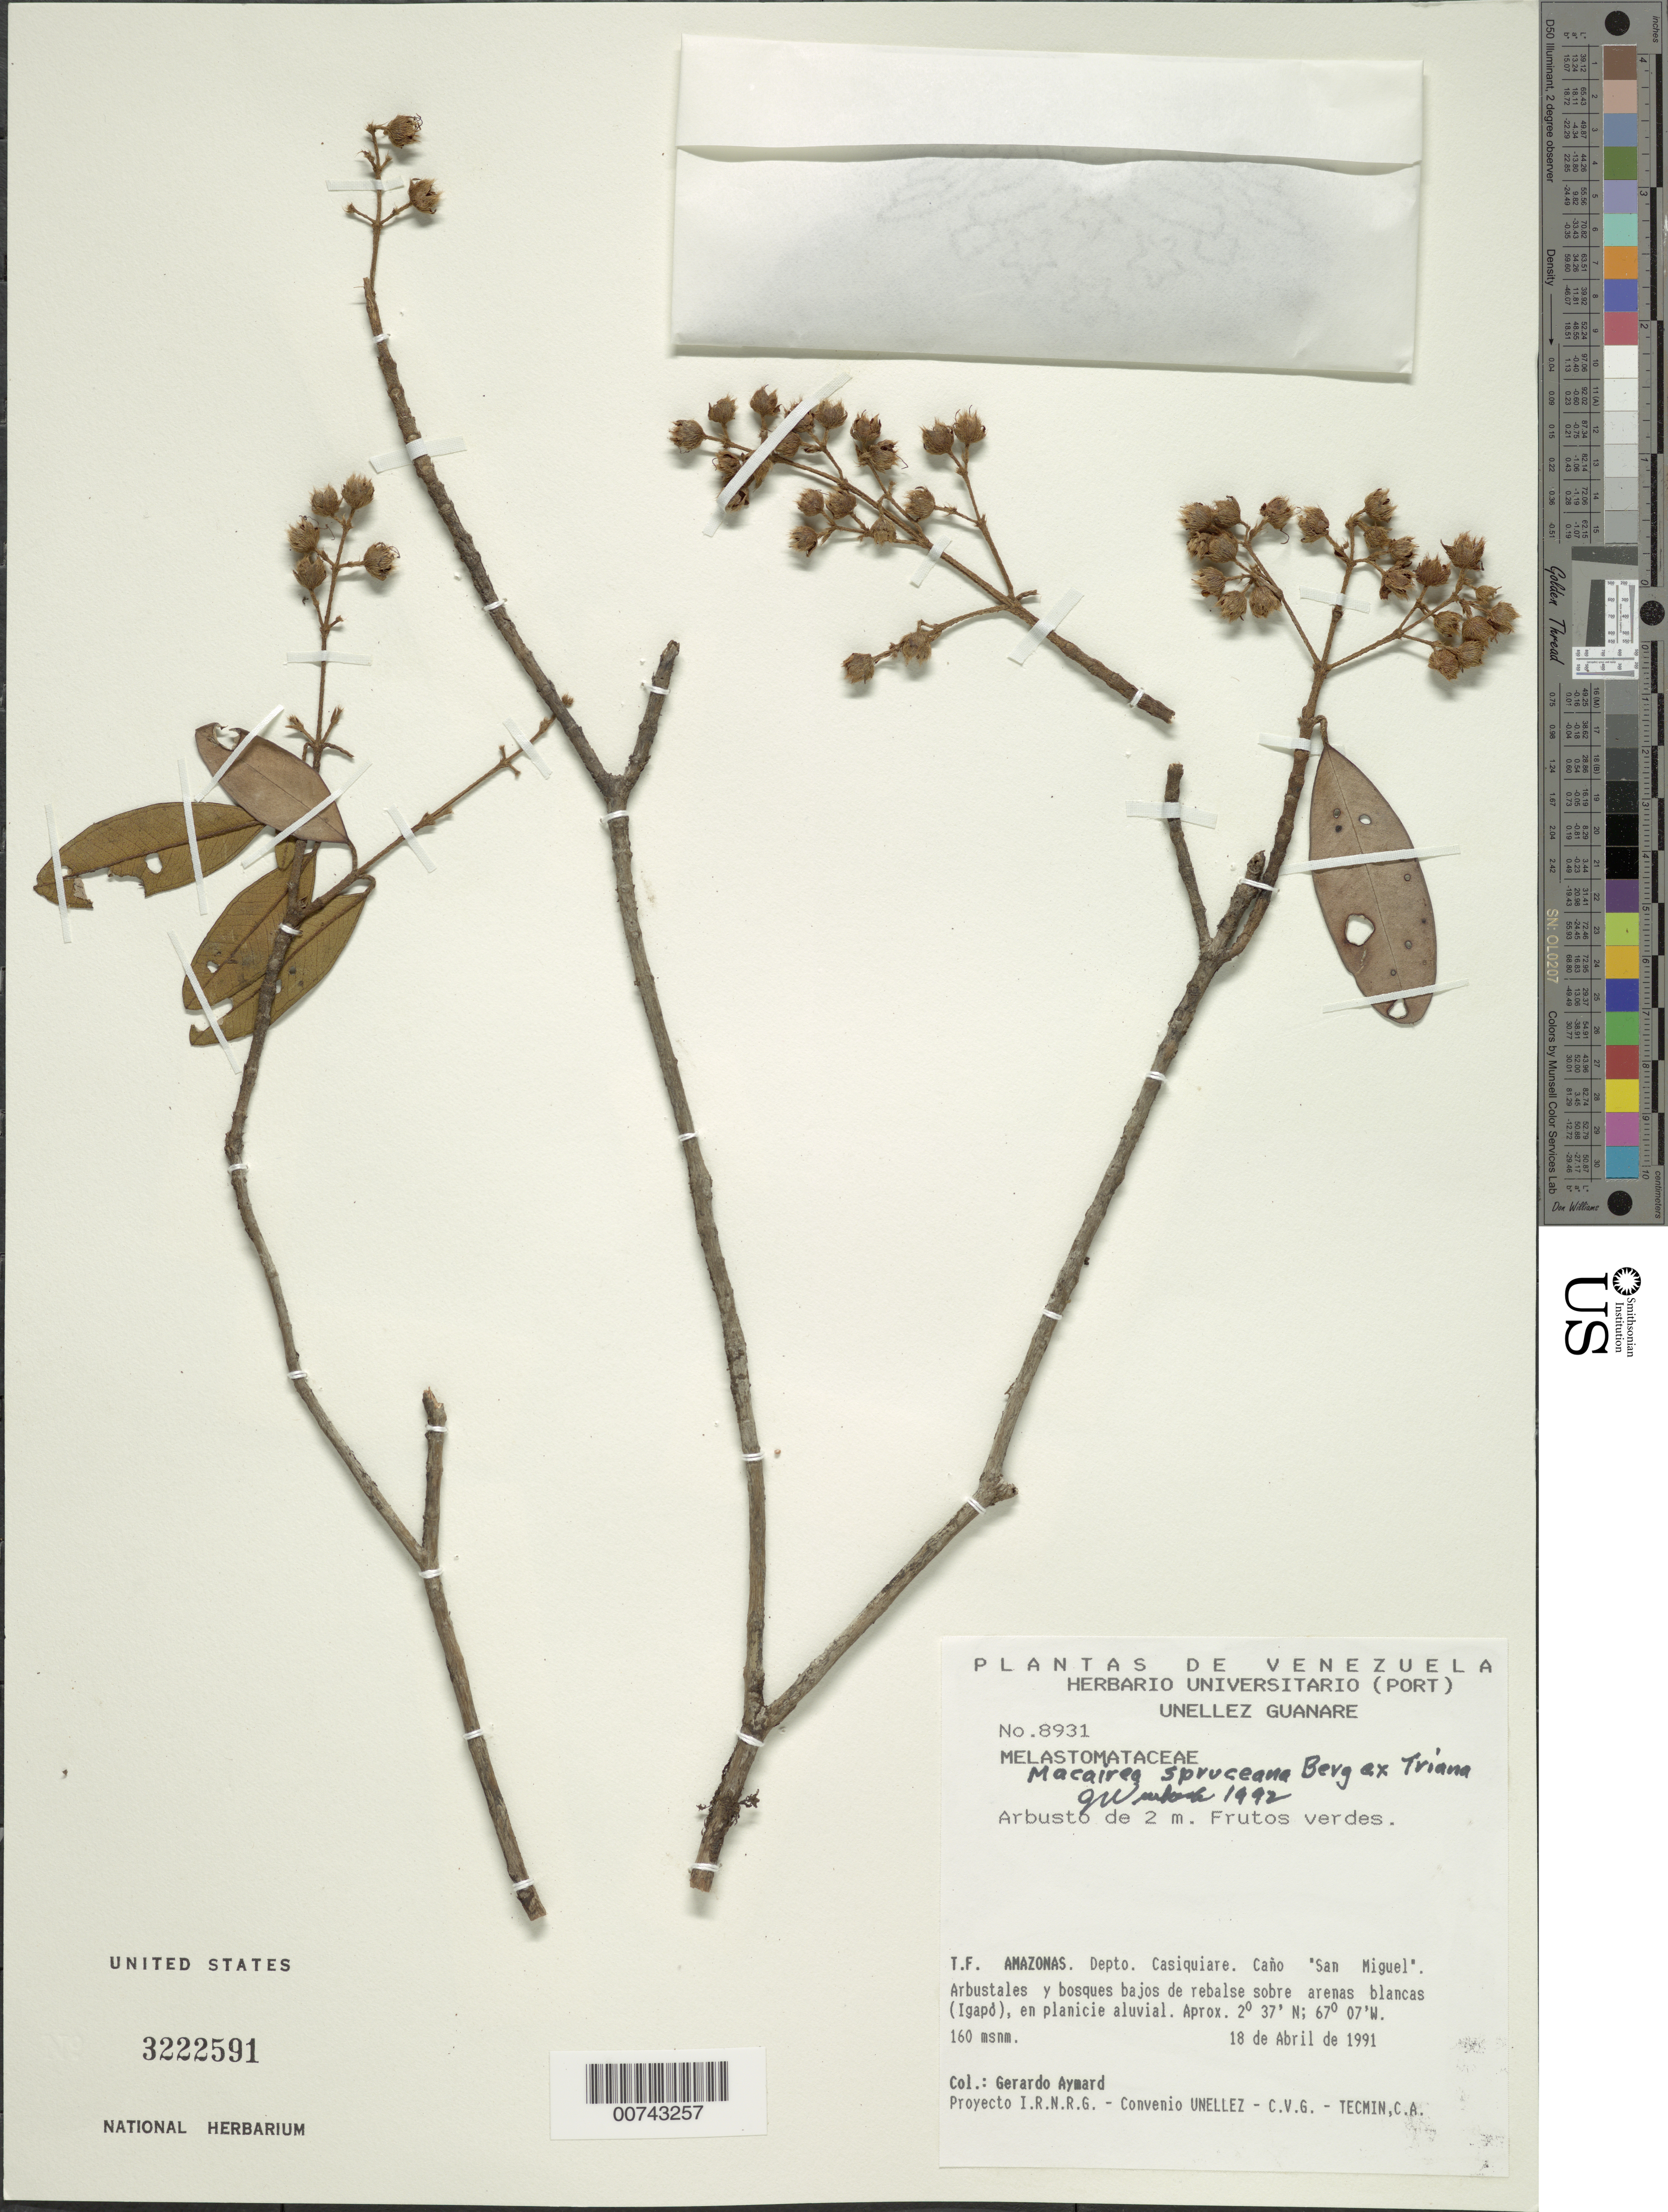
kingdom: Plantae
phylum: Tracheophyta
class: Magnoliopsida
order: Myrtales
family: Melastomataceae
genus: Macairea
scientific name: Macairea spruceana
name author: O. Berg ex Triana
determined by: Wurdack, John J., (US), US (UNITED STATES)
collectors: G. A. Aymard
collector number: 8931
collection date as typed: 18-Apr-91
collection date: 1991-04-18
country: Venezuela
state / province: Amazonas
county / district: Maroa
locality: Caño "San Miguel"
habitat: Arbustales y bosques bajos de rebalse sobre arenas blancas (Igapo), en planici aluvial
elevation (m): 160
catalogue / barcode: US 3222591